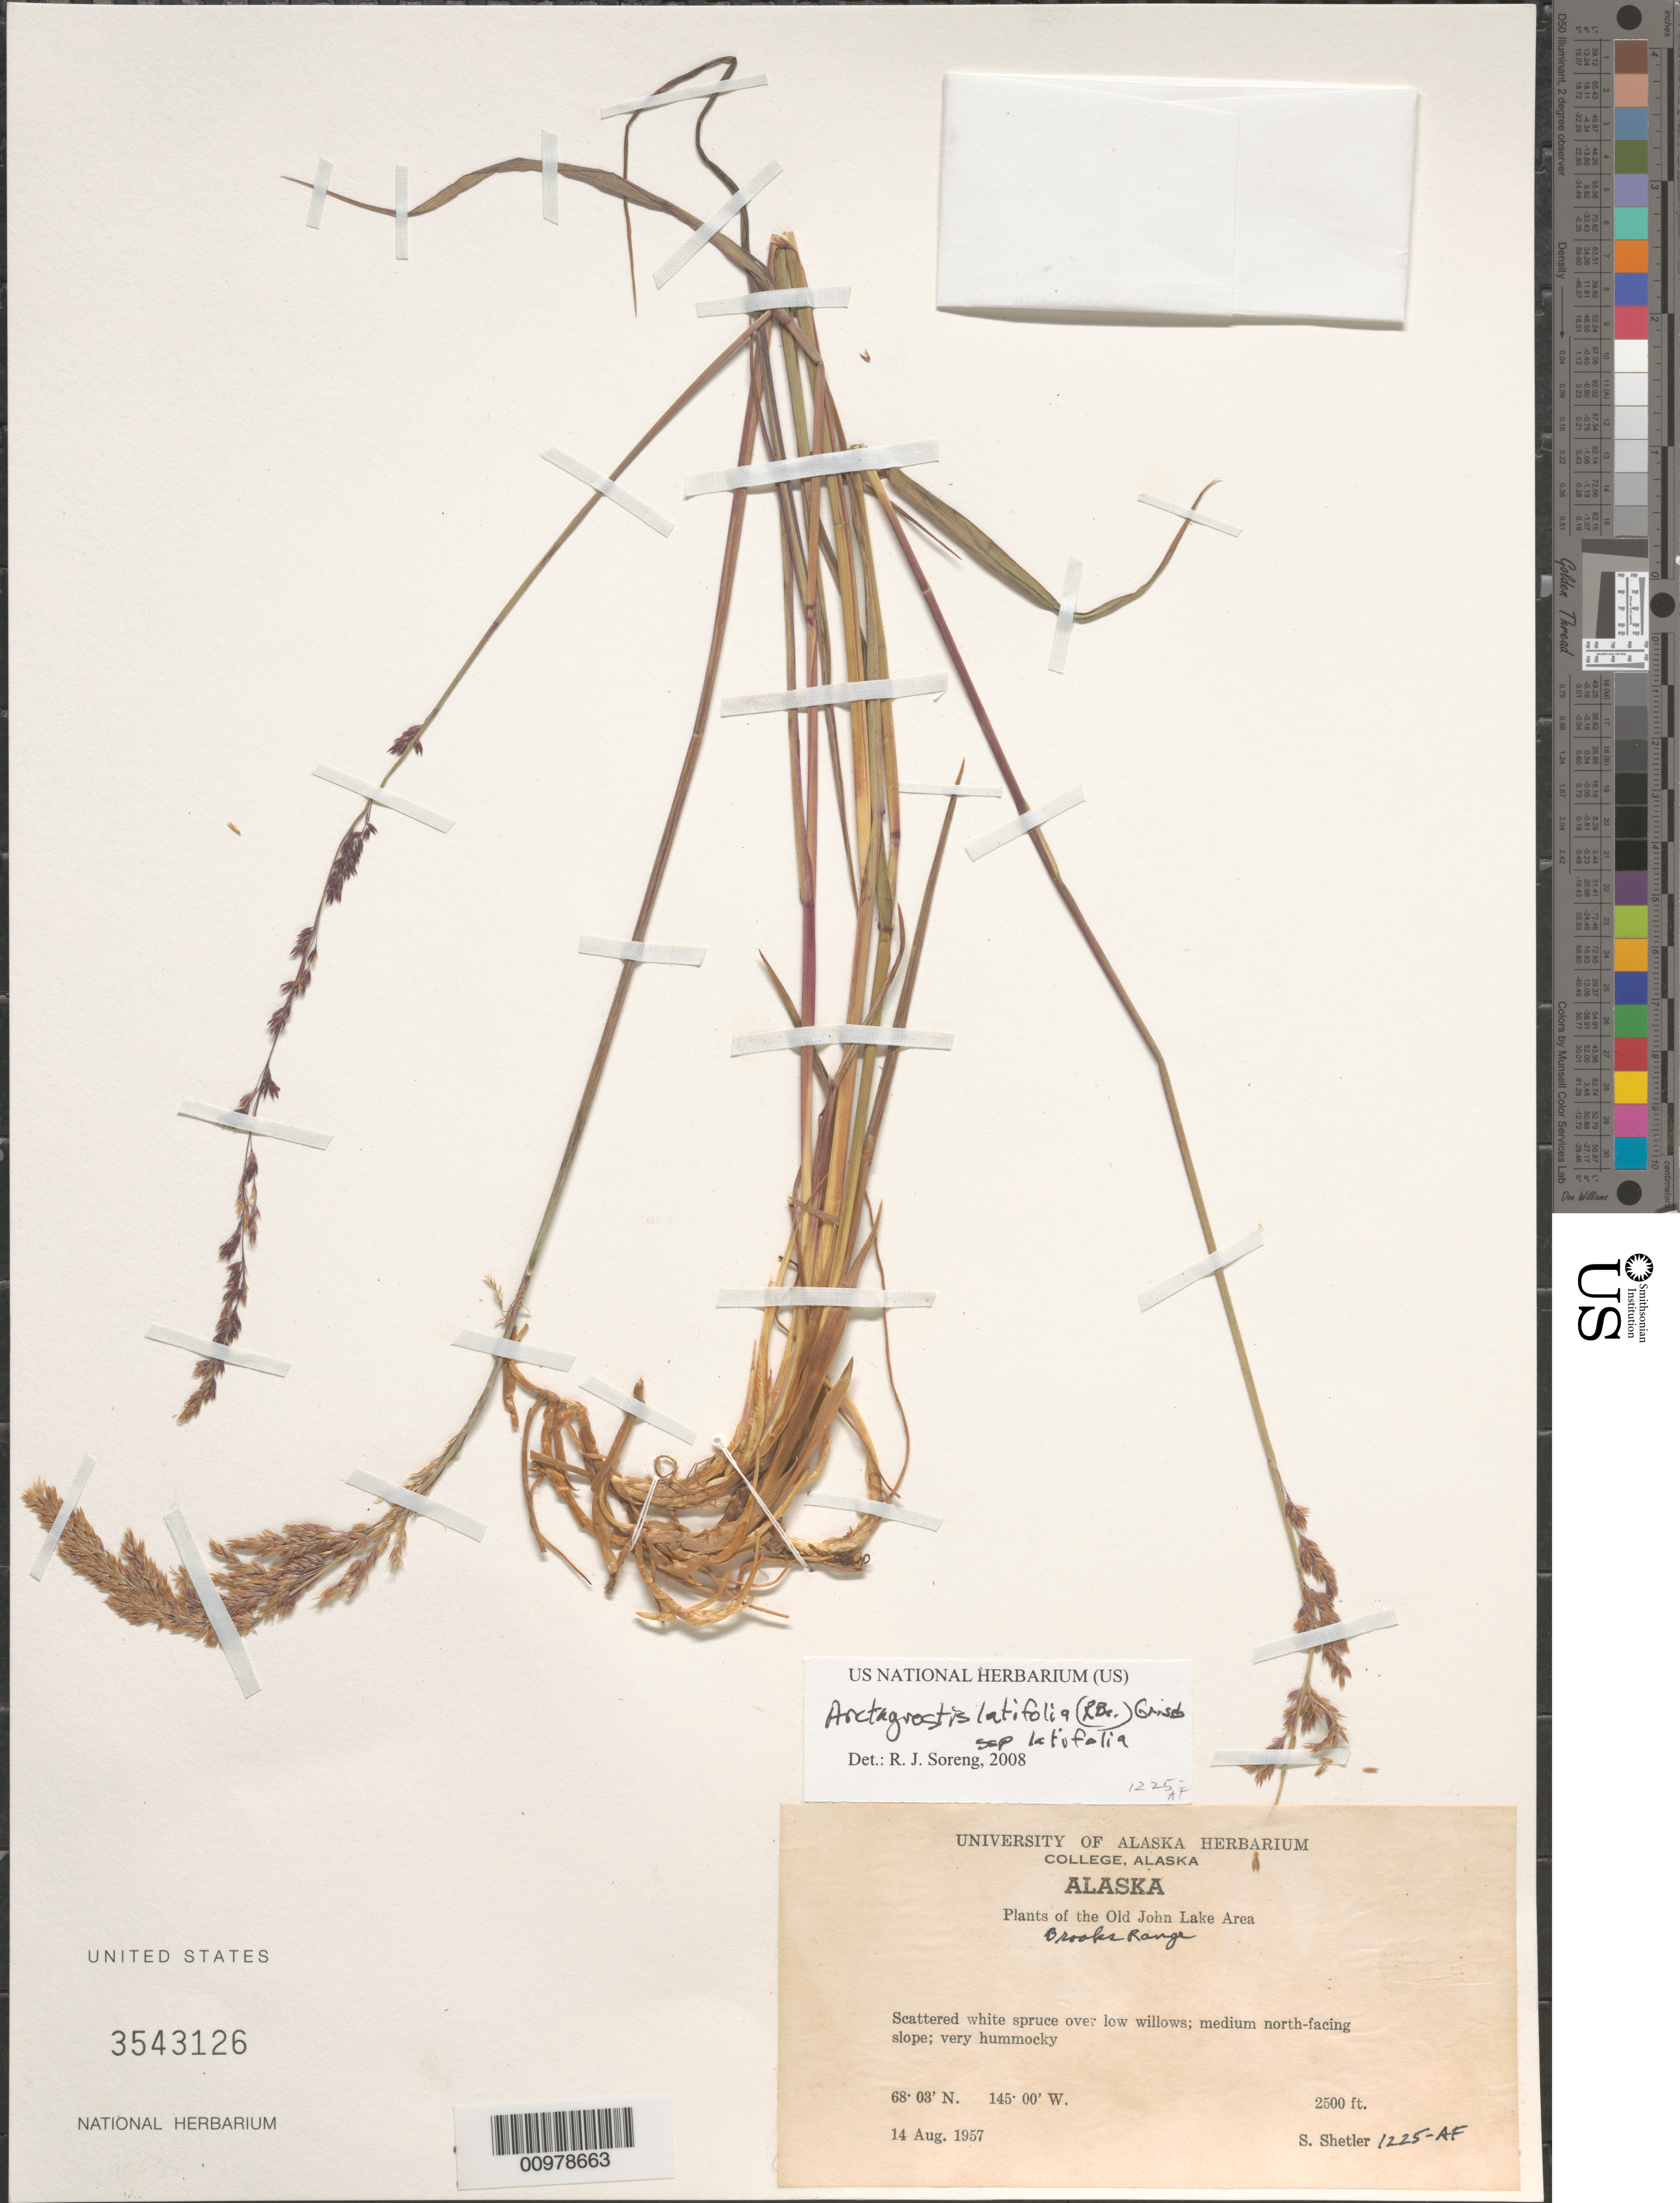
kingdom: Plantae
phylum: Tracheophyta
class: Liliopsida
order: Poales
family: Poaceae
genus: Arctagrostis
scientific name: Arctagrostis latifolia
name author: (R. Br.) Griseb.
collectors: S. Shetler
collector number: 1225-AF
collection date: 1957-08-14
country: United States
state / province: Alaska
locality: The Old John Lake Area. Brooks Range. Medium north-facing slope.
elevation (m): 762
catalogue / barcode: US 3543126